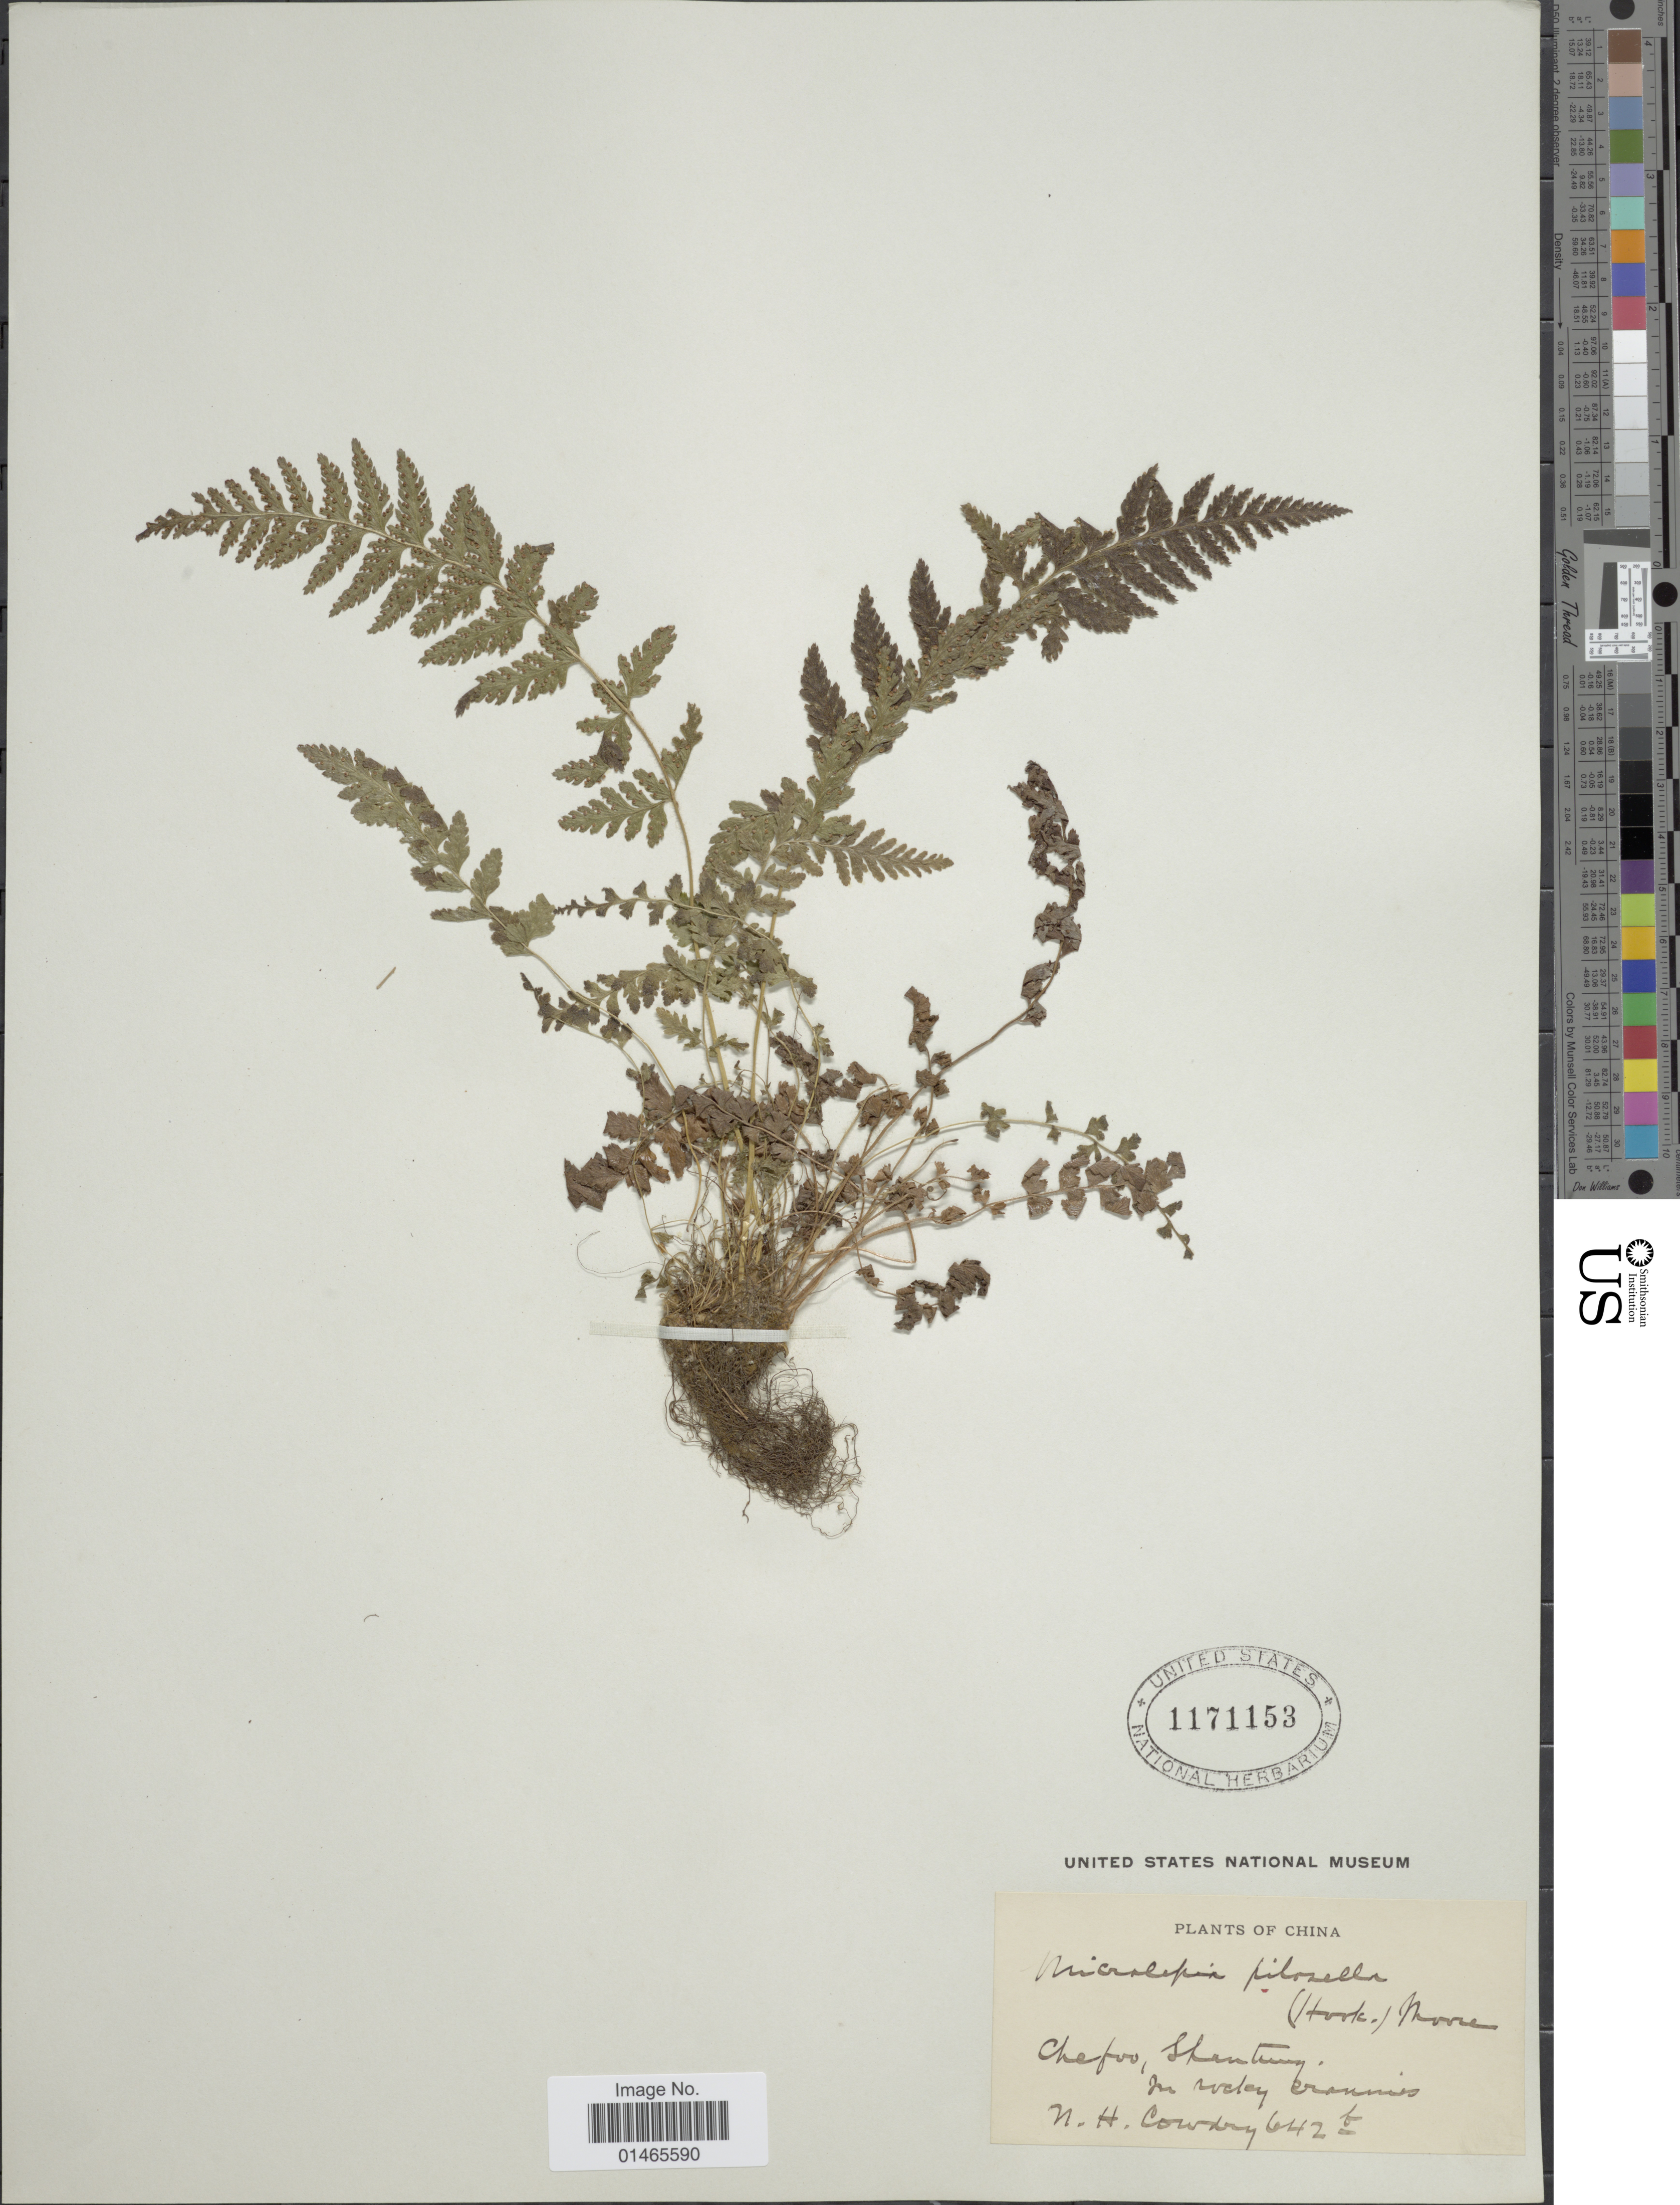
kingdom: Plantae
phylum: Tracheophyta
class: Polypodiopsida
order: Polypodiales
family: Dennstaedtiaceae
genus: Microlepia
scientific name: Microlepia pilosella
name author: (Hook.) T. Moore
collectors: N. H. Cowdry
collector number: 642b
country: China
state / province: Shandong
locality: Chepoo, Jn Wiidkey Kriannis [interpreted]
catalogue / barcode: US 1171153